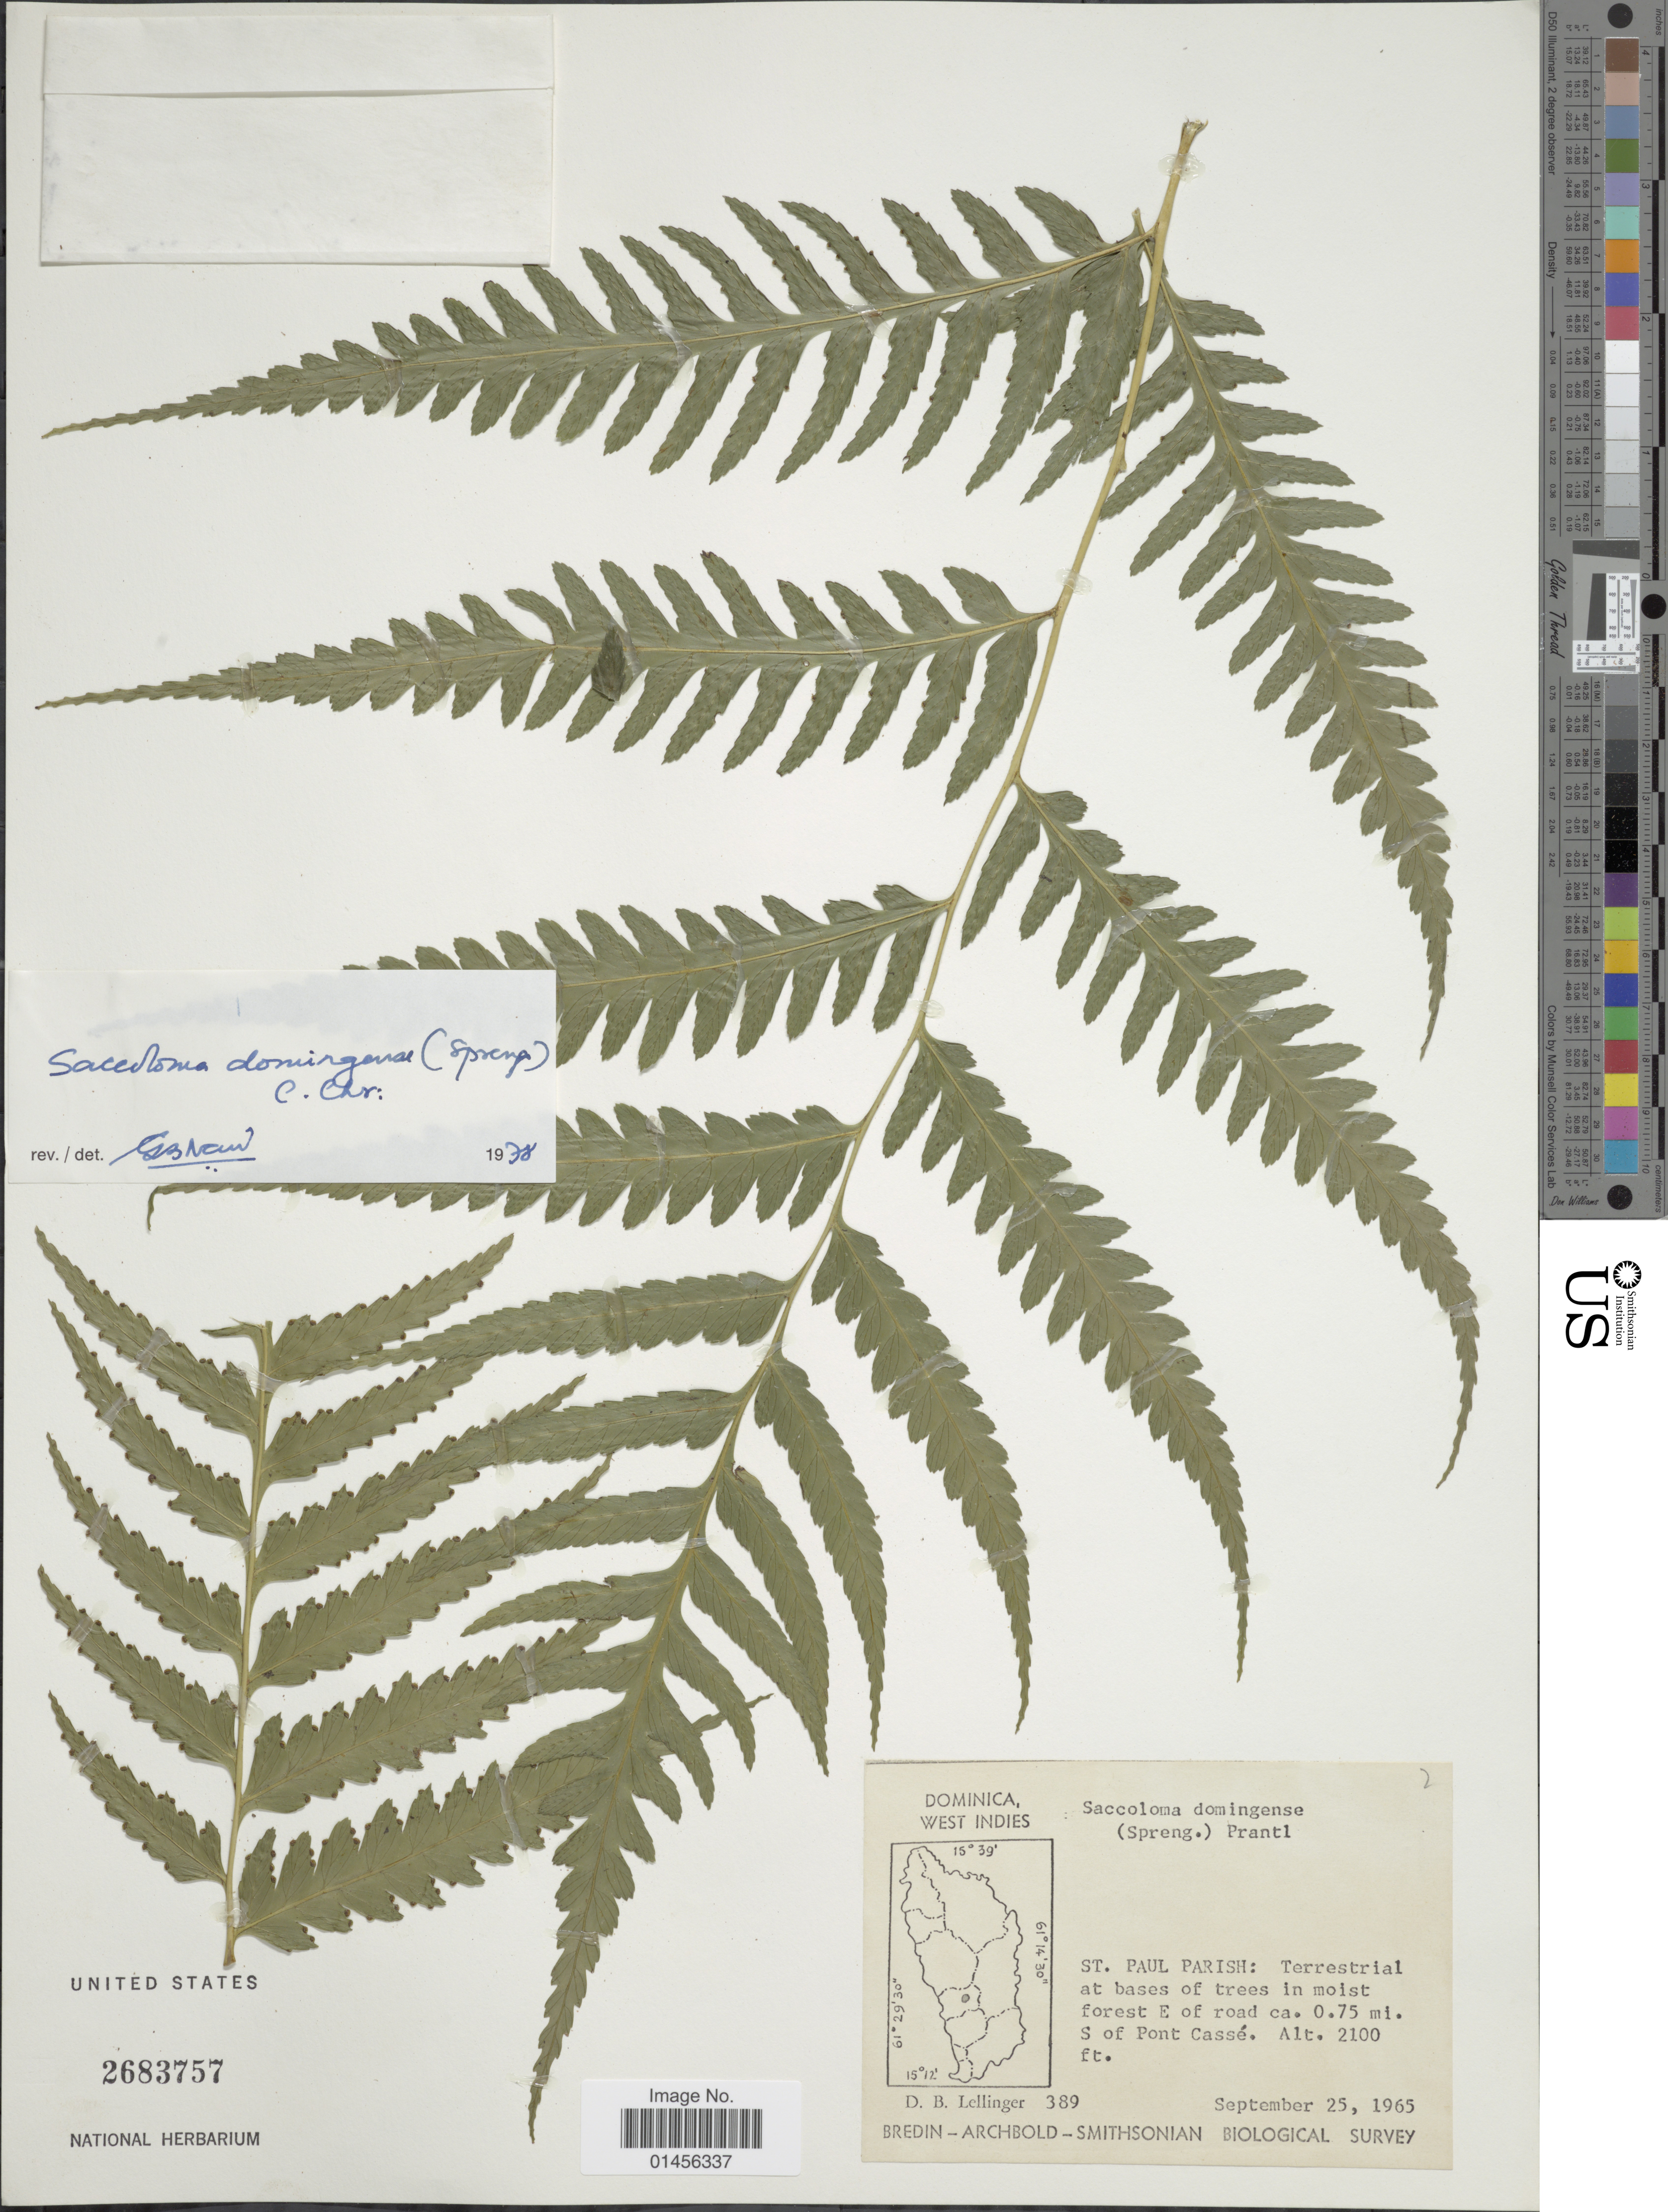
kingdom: Plantae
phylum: Tracheophyta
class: Polypodiopsida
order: Polypodiales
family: Saccolomataceae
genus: Saccoloma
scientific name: Saccoloma domingense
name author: (Spreng.) C. Chr.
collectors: D. B. Lellinger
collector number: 389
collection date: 1965-09-25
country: Dominica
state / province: St. Paul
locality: St Paul Parish: Terrestial at bases of trees in moist forest E of road ca. 0.75 mi. of Pont Cassé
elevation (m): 640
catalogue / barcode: US 2683757